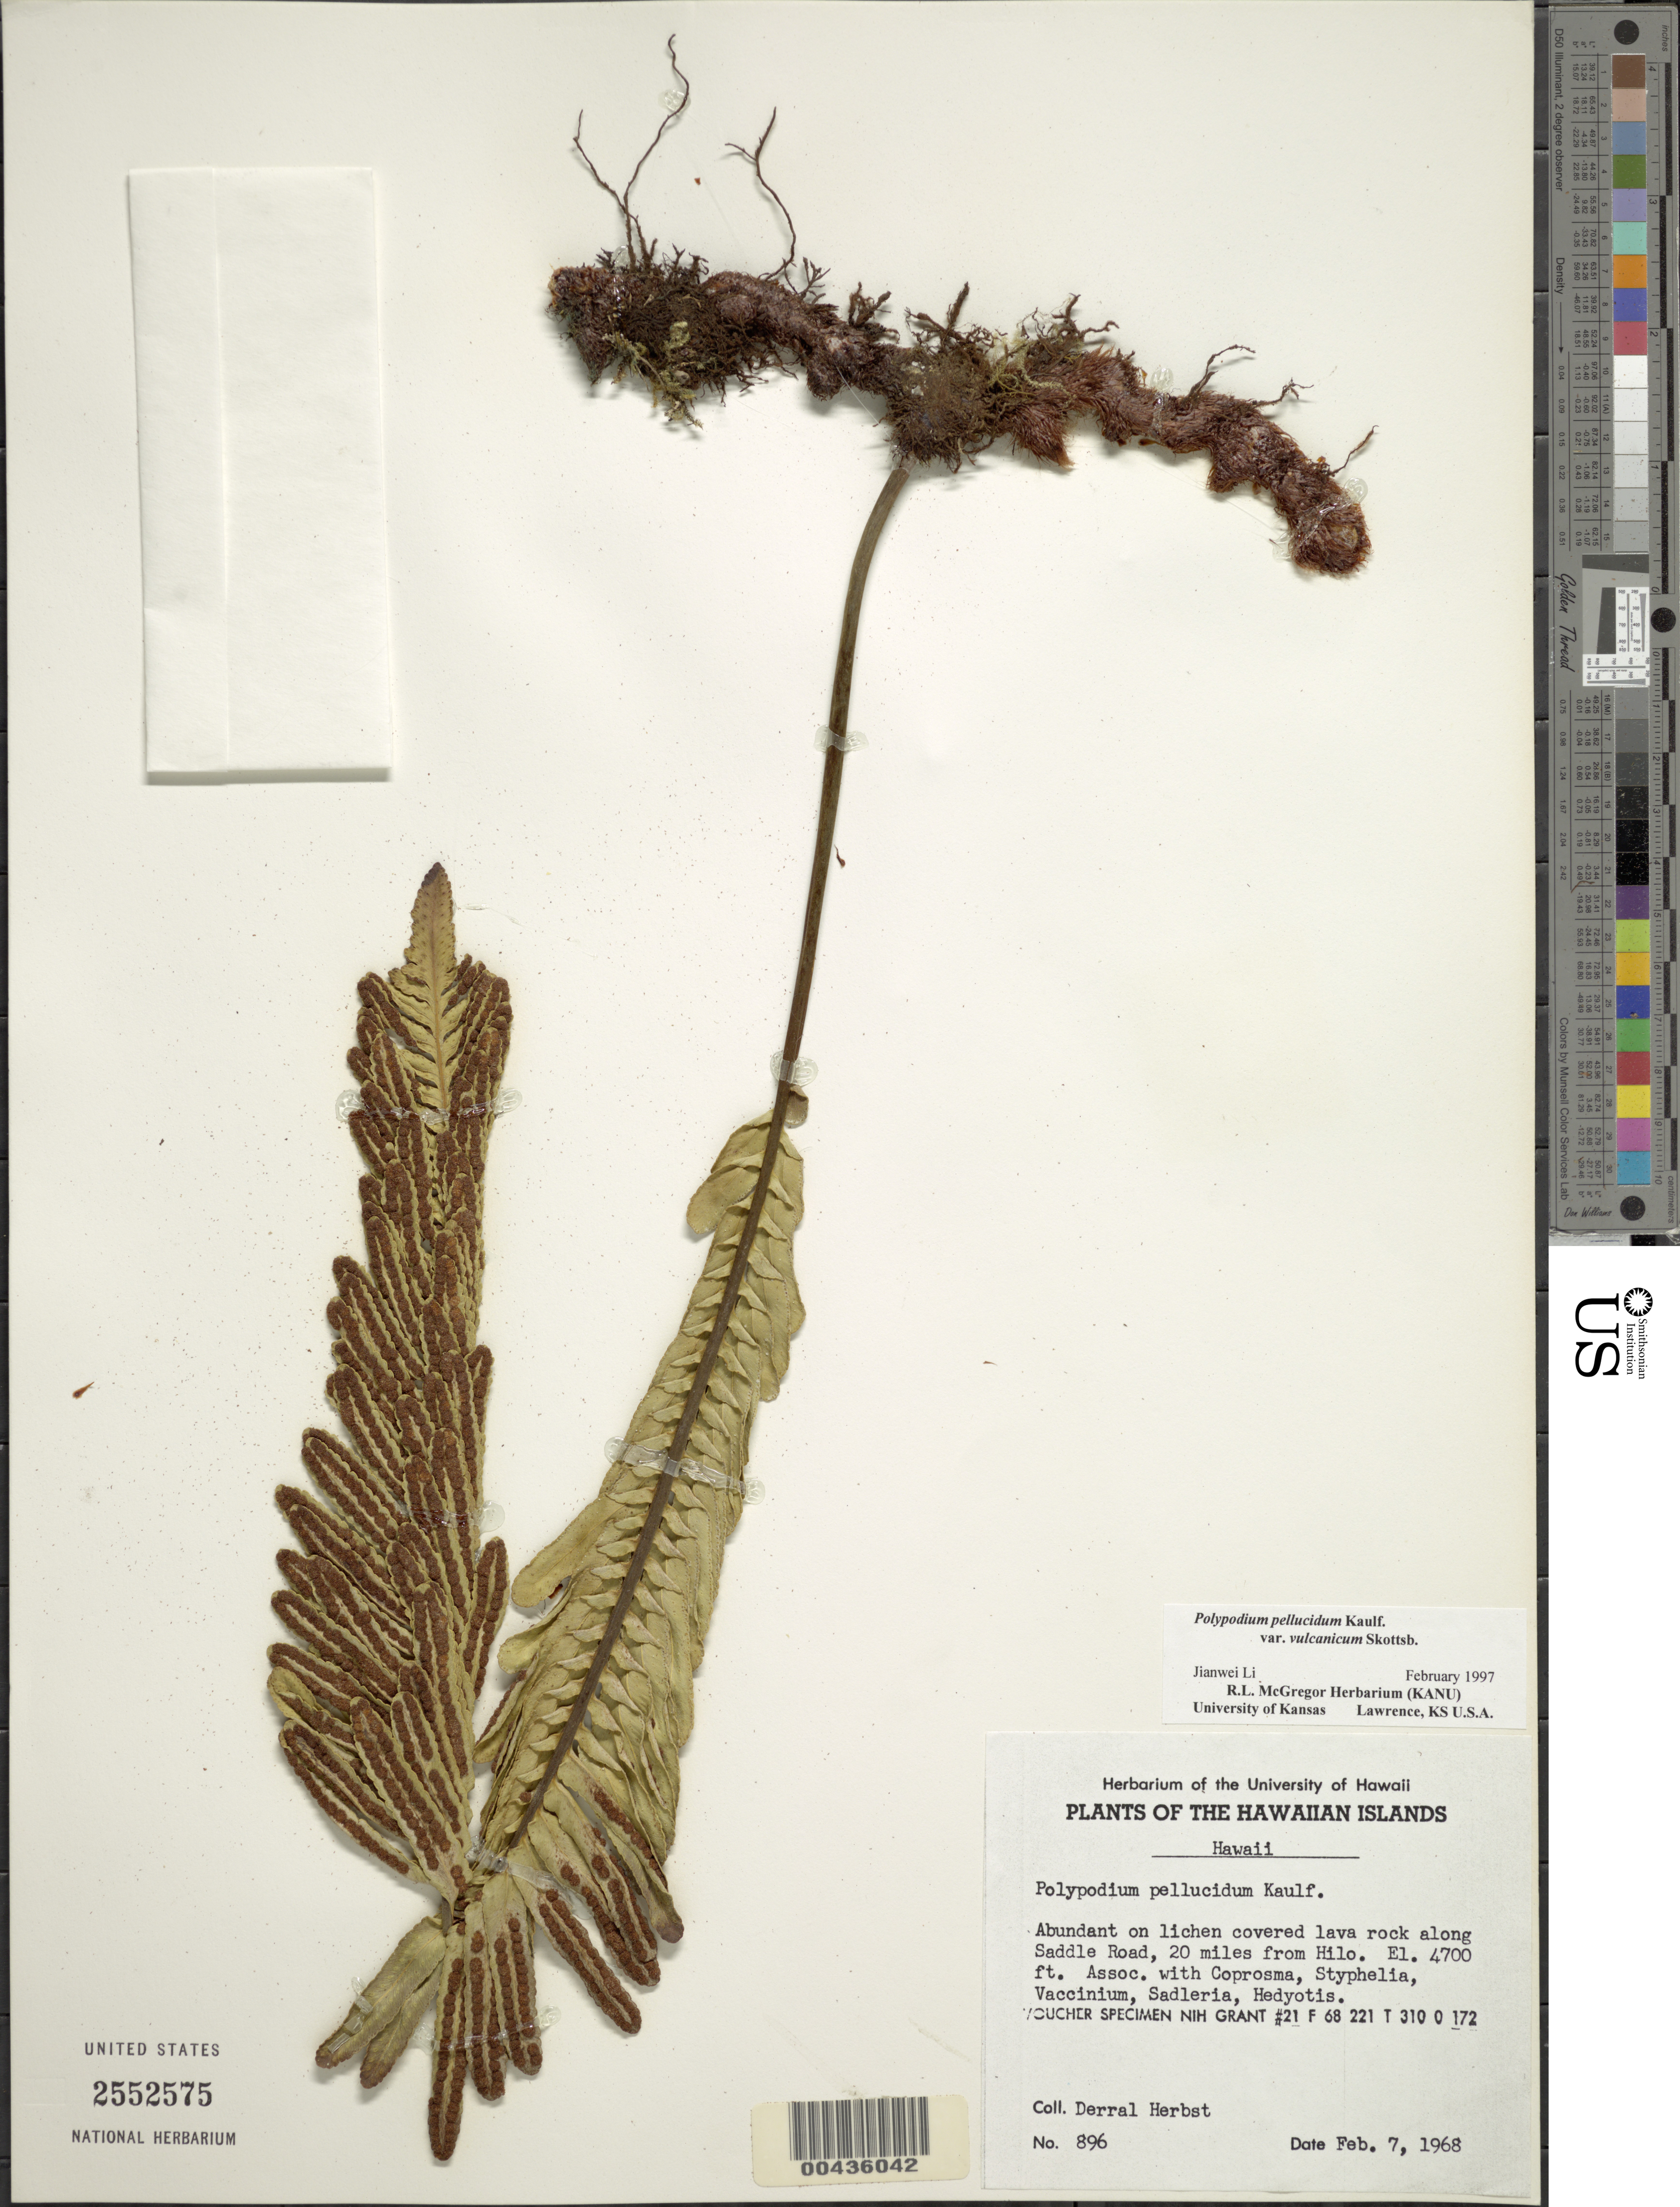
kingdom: Plantae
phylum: Tracheophyta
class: Polypodiopsida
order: Polypodiales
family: Polypodiaceae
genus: Polypodium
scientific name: Polypodium pellucidum var. vulcanicum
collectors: D. R. Herbst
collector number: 896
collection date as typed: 7 Feb 1968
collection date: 1968-02-07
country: United States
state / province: Hawaii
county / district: Hawaii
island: Hawaii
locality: Along Saddle Road, 20 mi from Hilo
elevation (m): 1433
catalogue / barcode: US 2552575